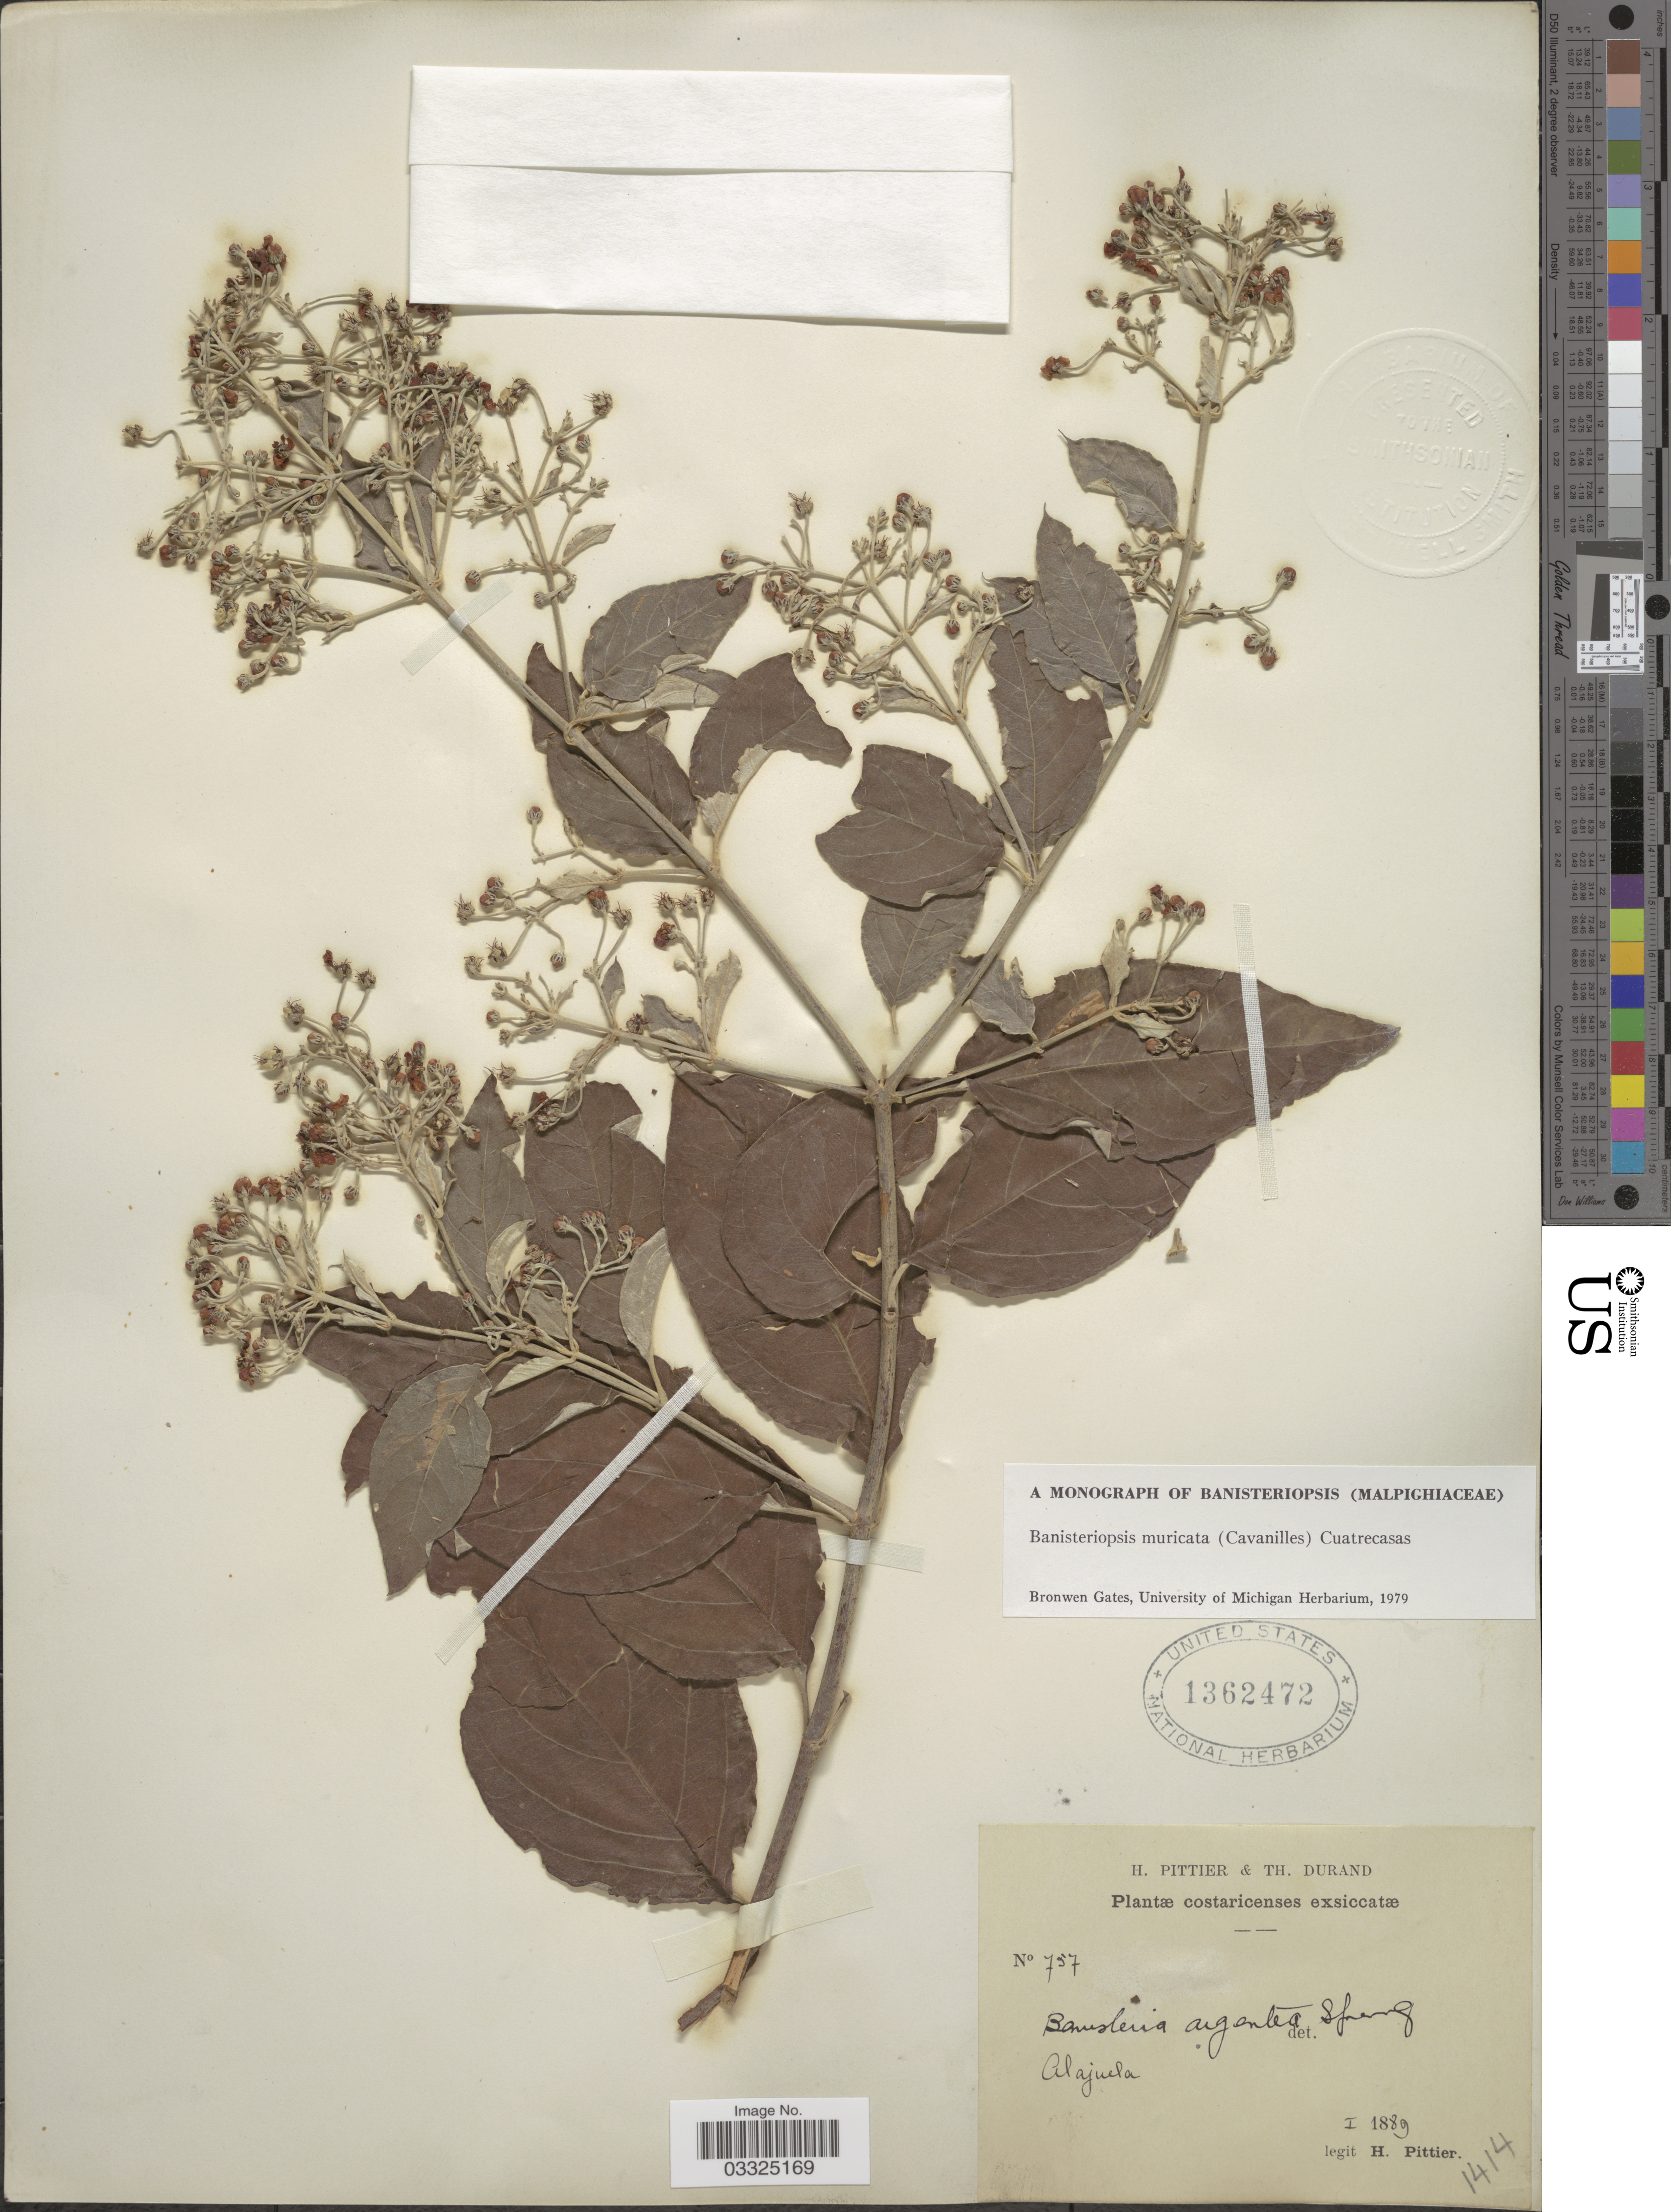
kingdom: Plantae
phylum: Tracheophyta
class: Magnoliopsida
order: Malpighiales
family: Malpighiaceae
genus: Banisteriopsis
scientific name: Banisteriopsis muricata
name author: (Cav.) Cuatrec.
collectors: H. F. Pittier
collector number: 757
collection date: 1889-01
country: Costa Rica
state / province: Alajuela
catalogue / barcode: US 1362472